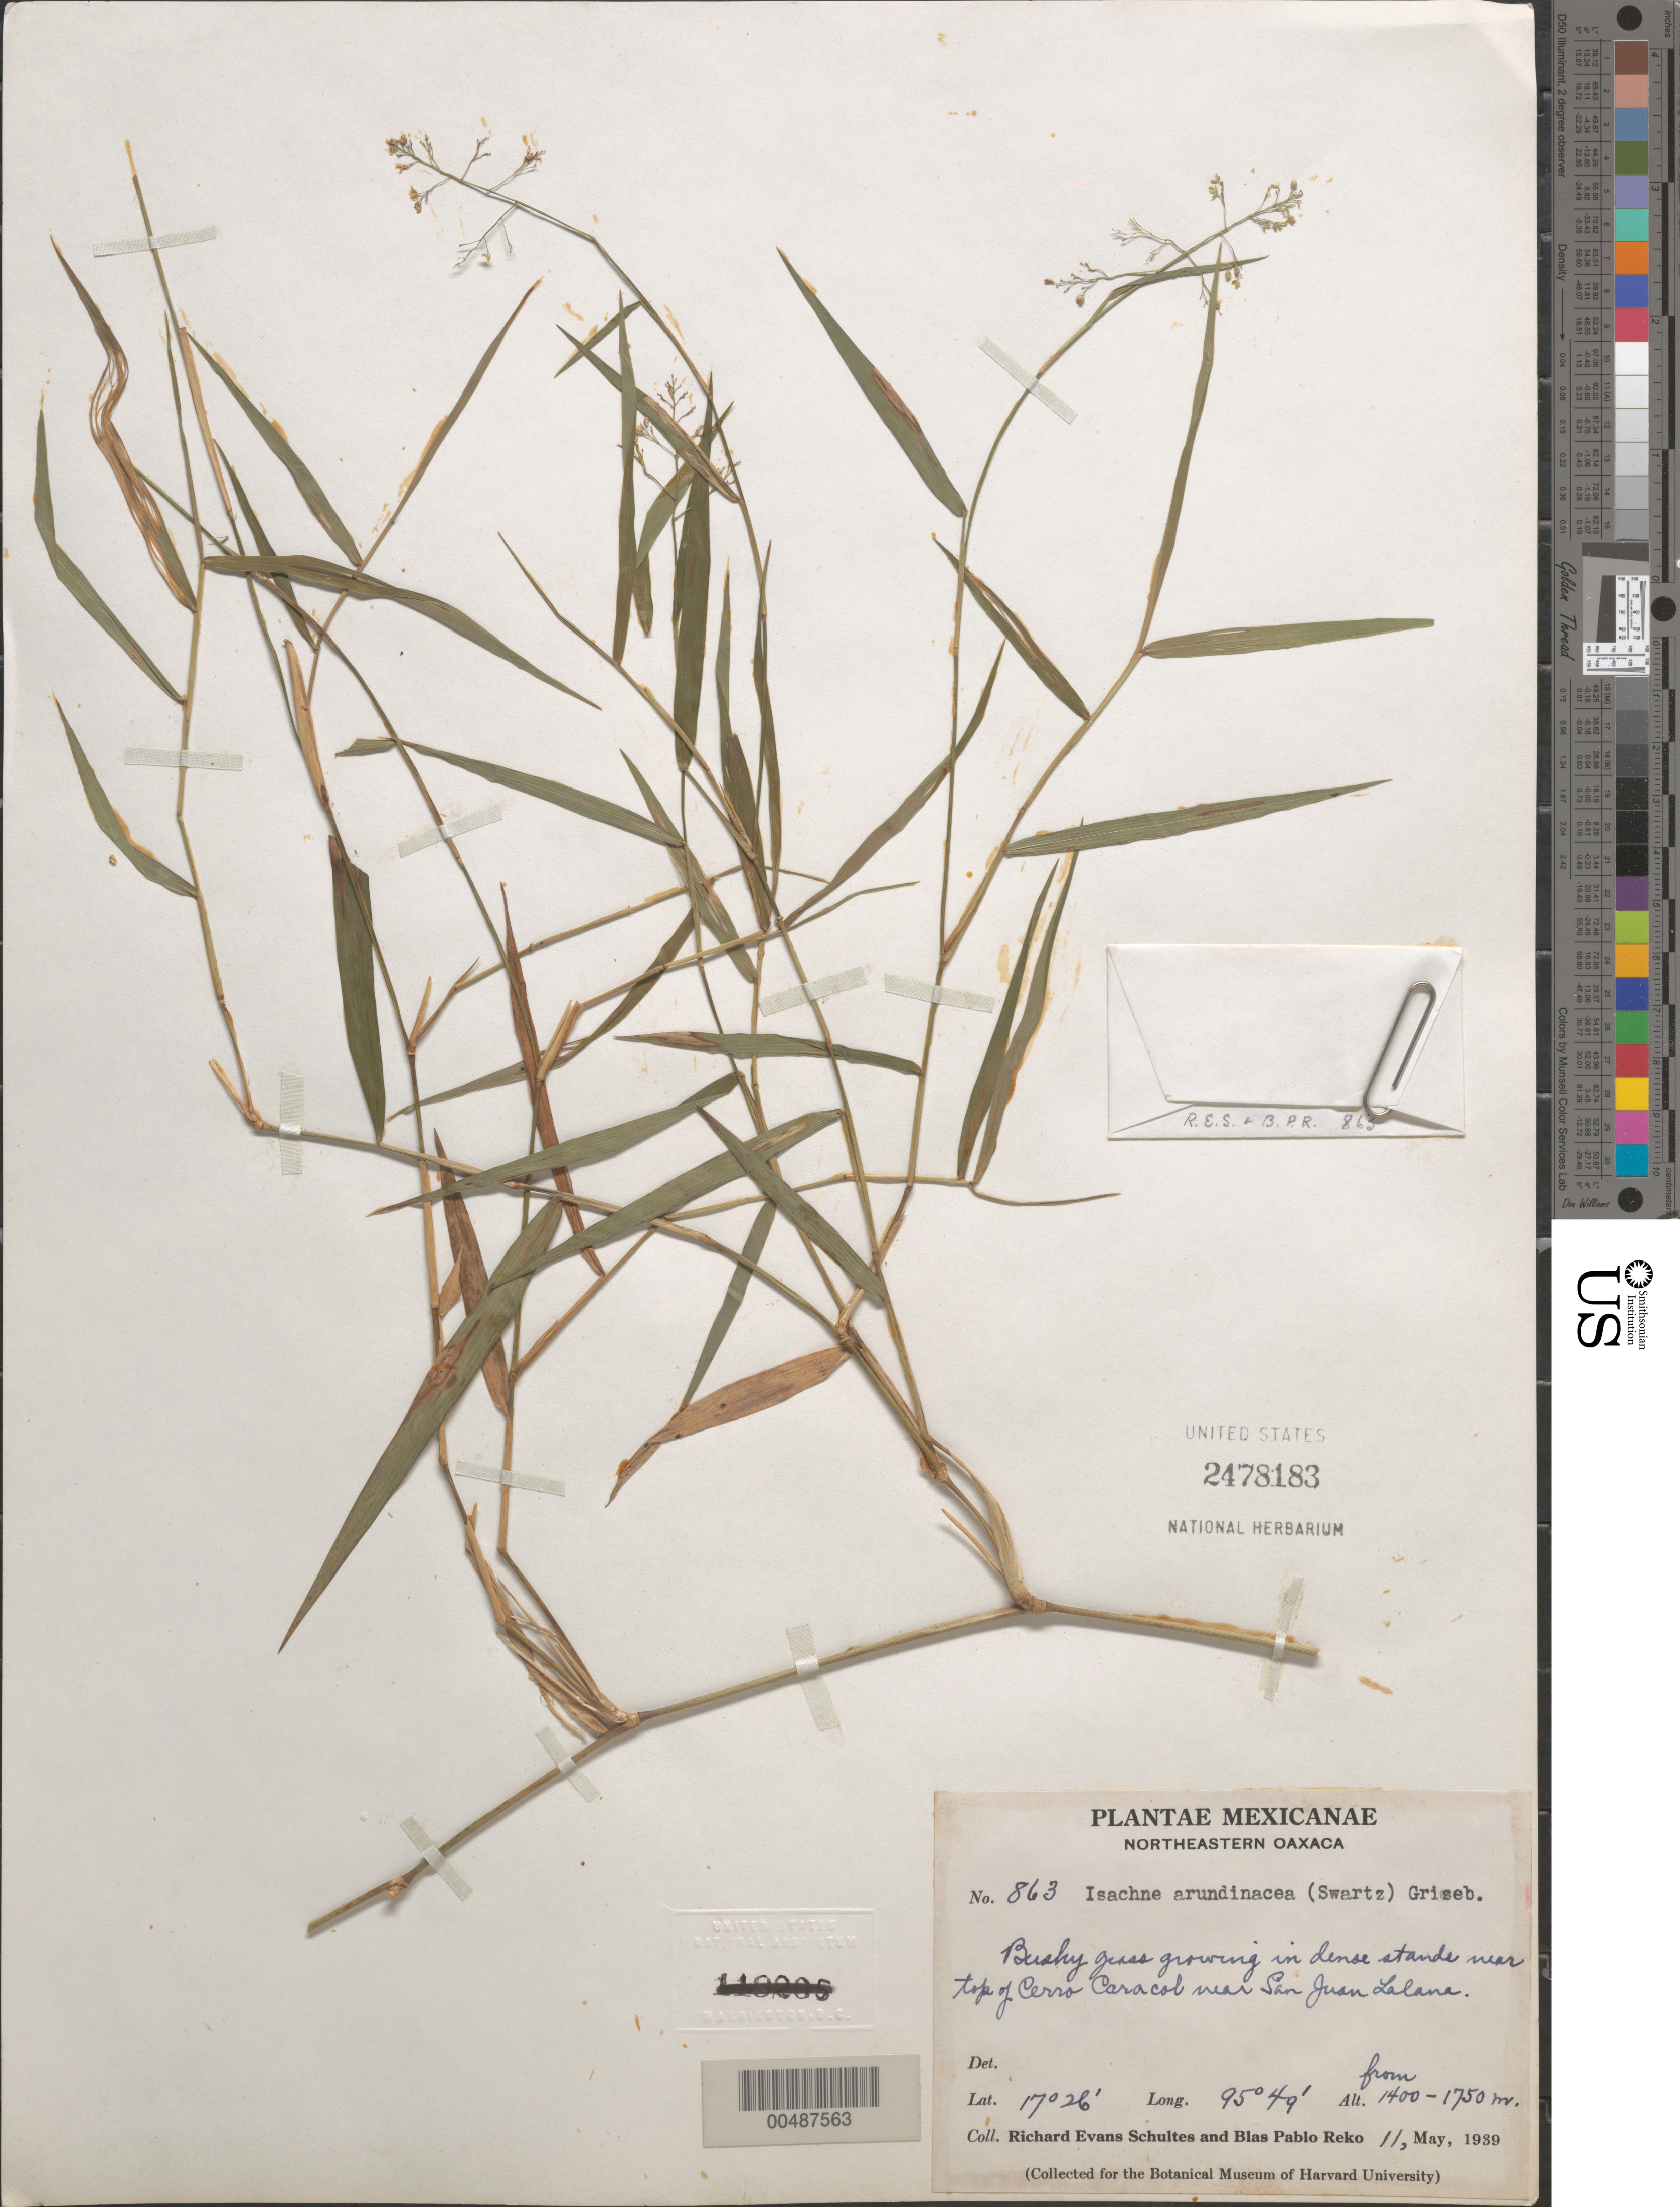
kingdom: Plantae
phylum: Tracheophyta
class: Liliopsida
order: Poales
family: Poaceae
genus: Isachne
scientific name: Isachne arundinacea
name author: (Sw.) Griseb.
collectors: R. E. Schultes & B. P. Reko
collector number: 863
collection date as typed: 11 May 1939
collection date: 1939-05-11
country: Mexico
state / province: Oaxaca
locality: NE Oaxaca, near top of Cerro Caracol near San Juan Lalana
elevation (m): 1400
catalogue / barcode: US 2478183